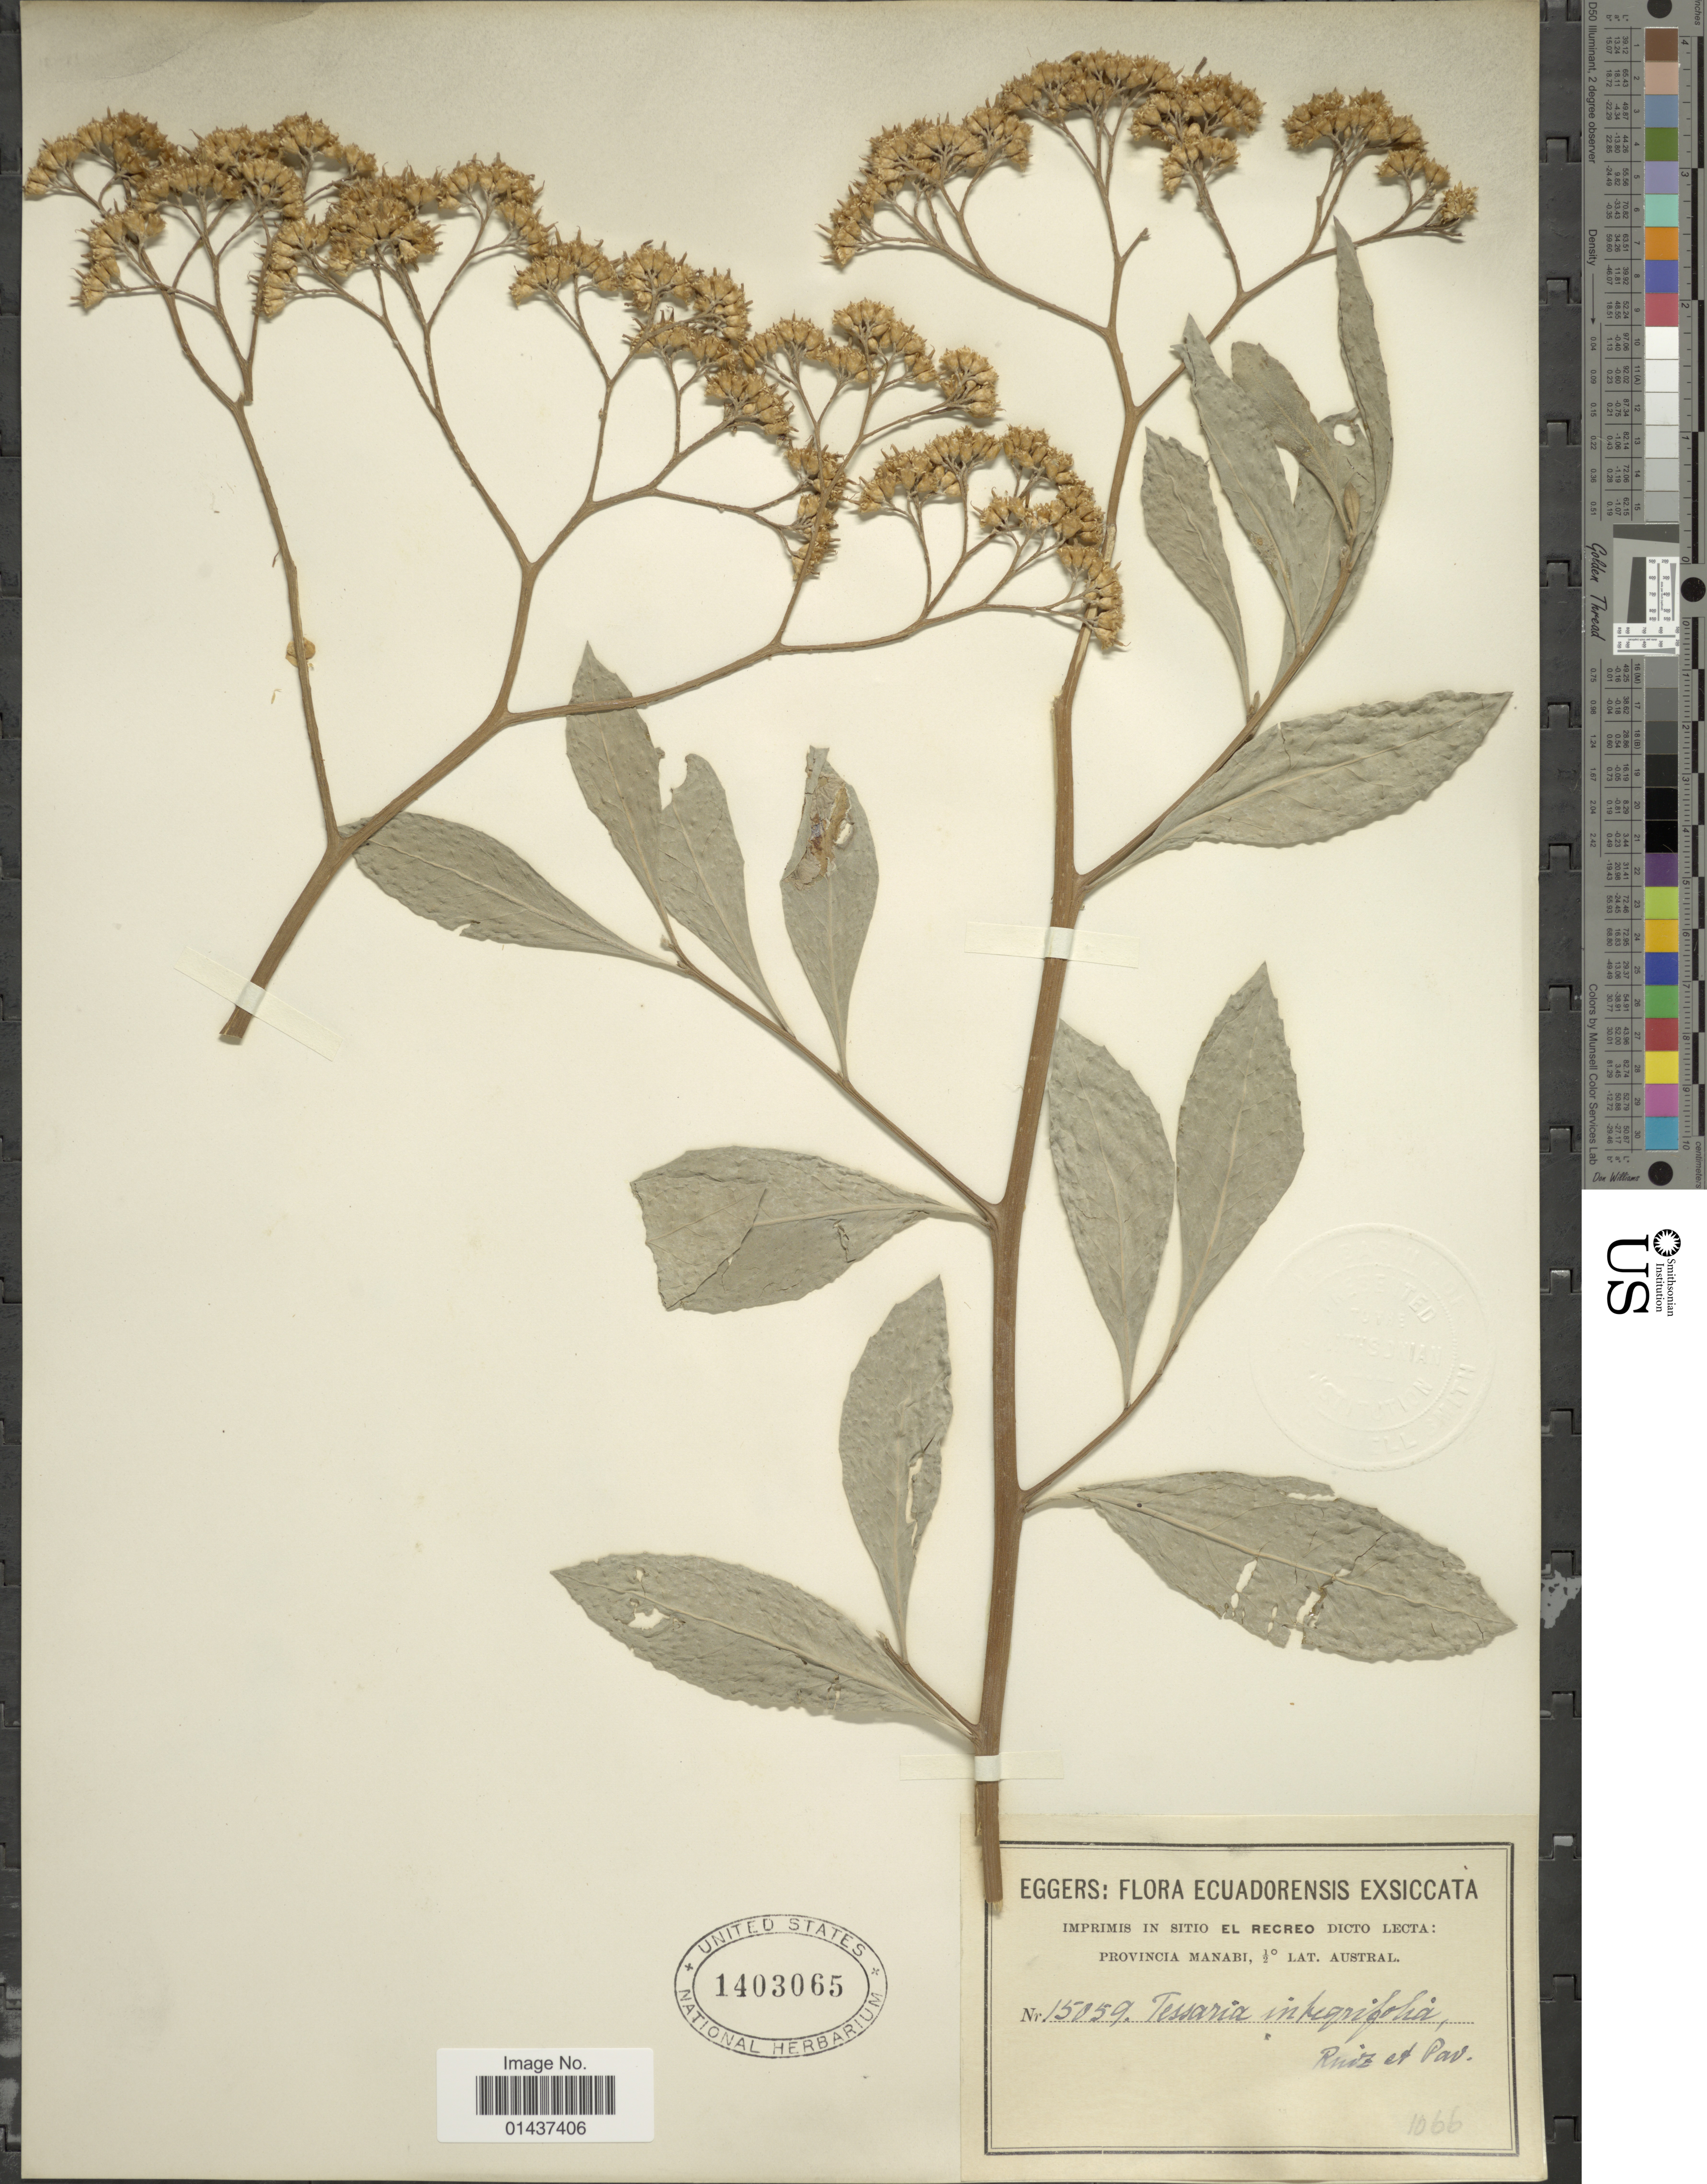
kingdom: Plantae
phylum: Tracheophyta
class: Magnoliopsida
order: Asterales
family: Asteraceae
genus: Tessaria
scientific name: Tessaria integrifolia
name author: Ruiz & Pav.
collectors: H. F. A. von Eggers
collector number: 15059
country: Ecuador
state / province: Manabí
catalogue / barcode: US 1403065